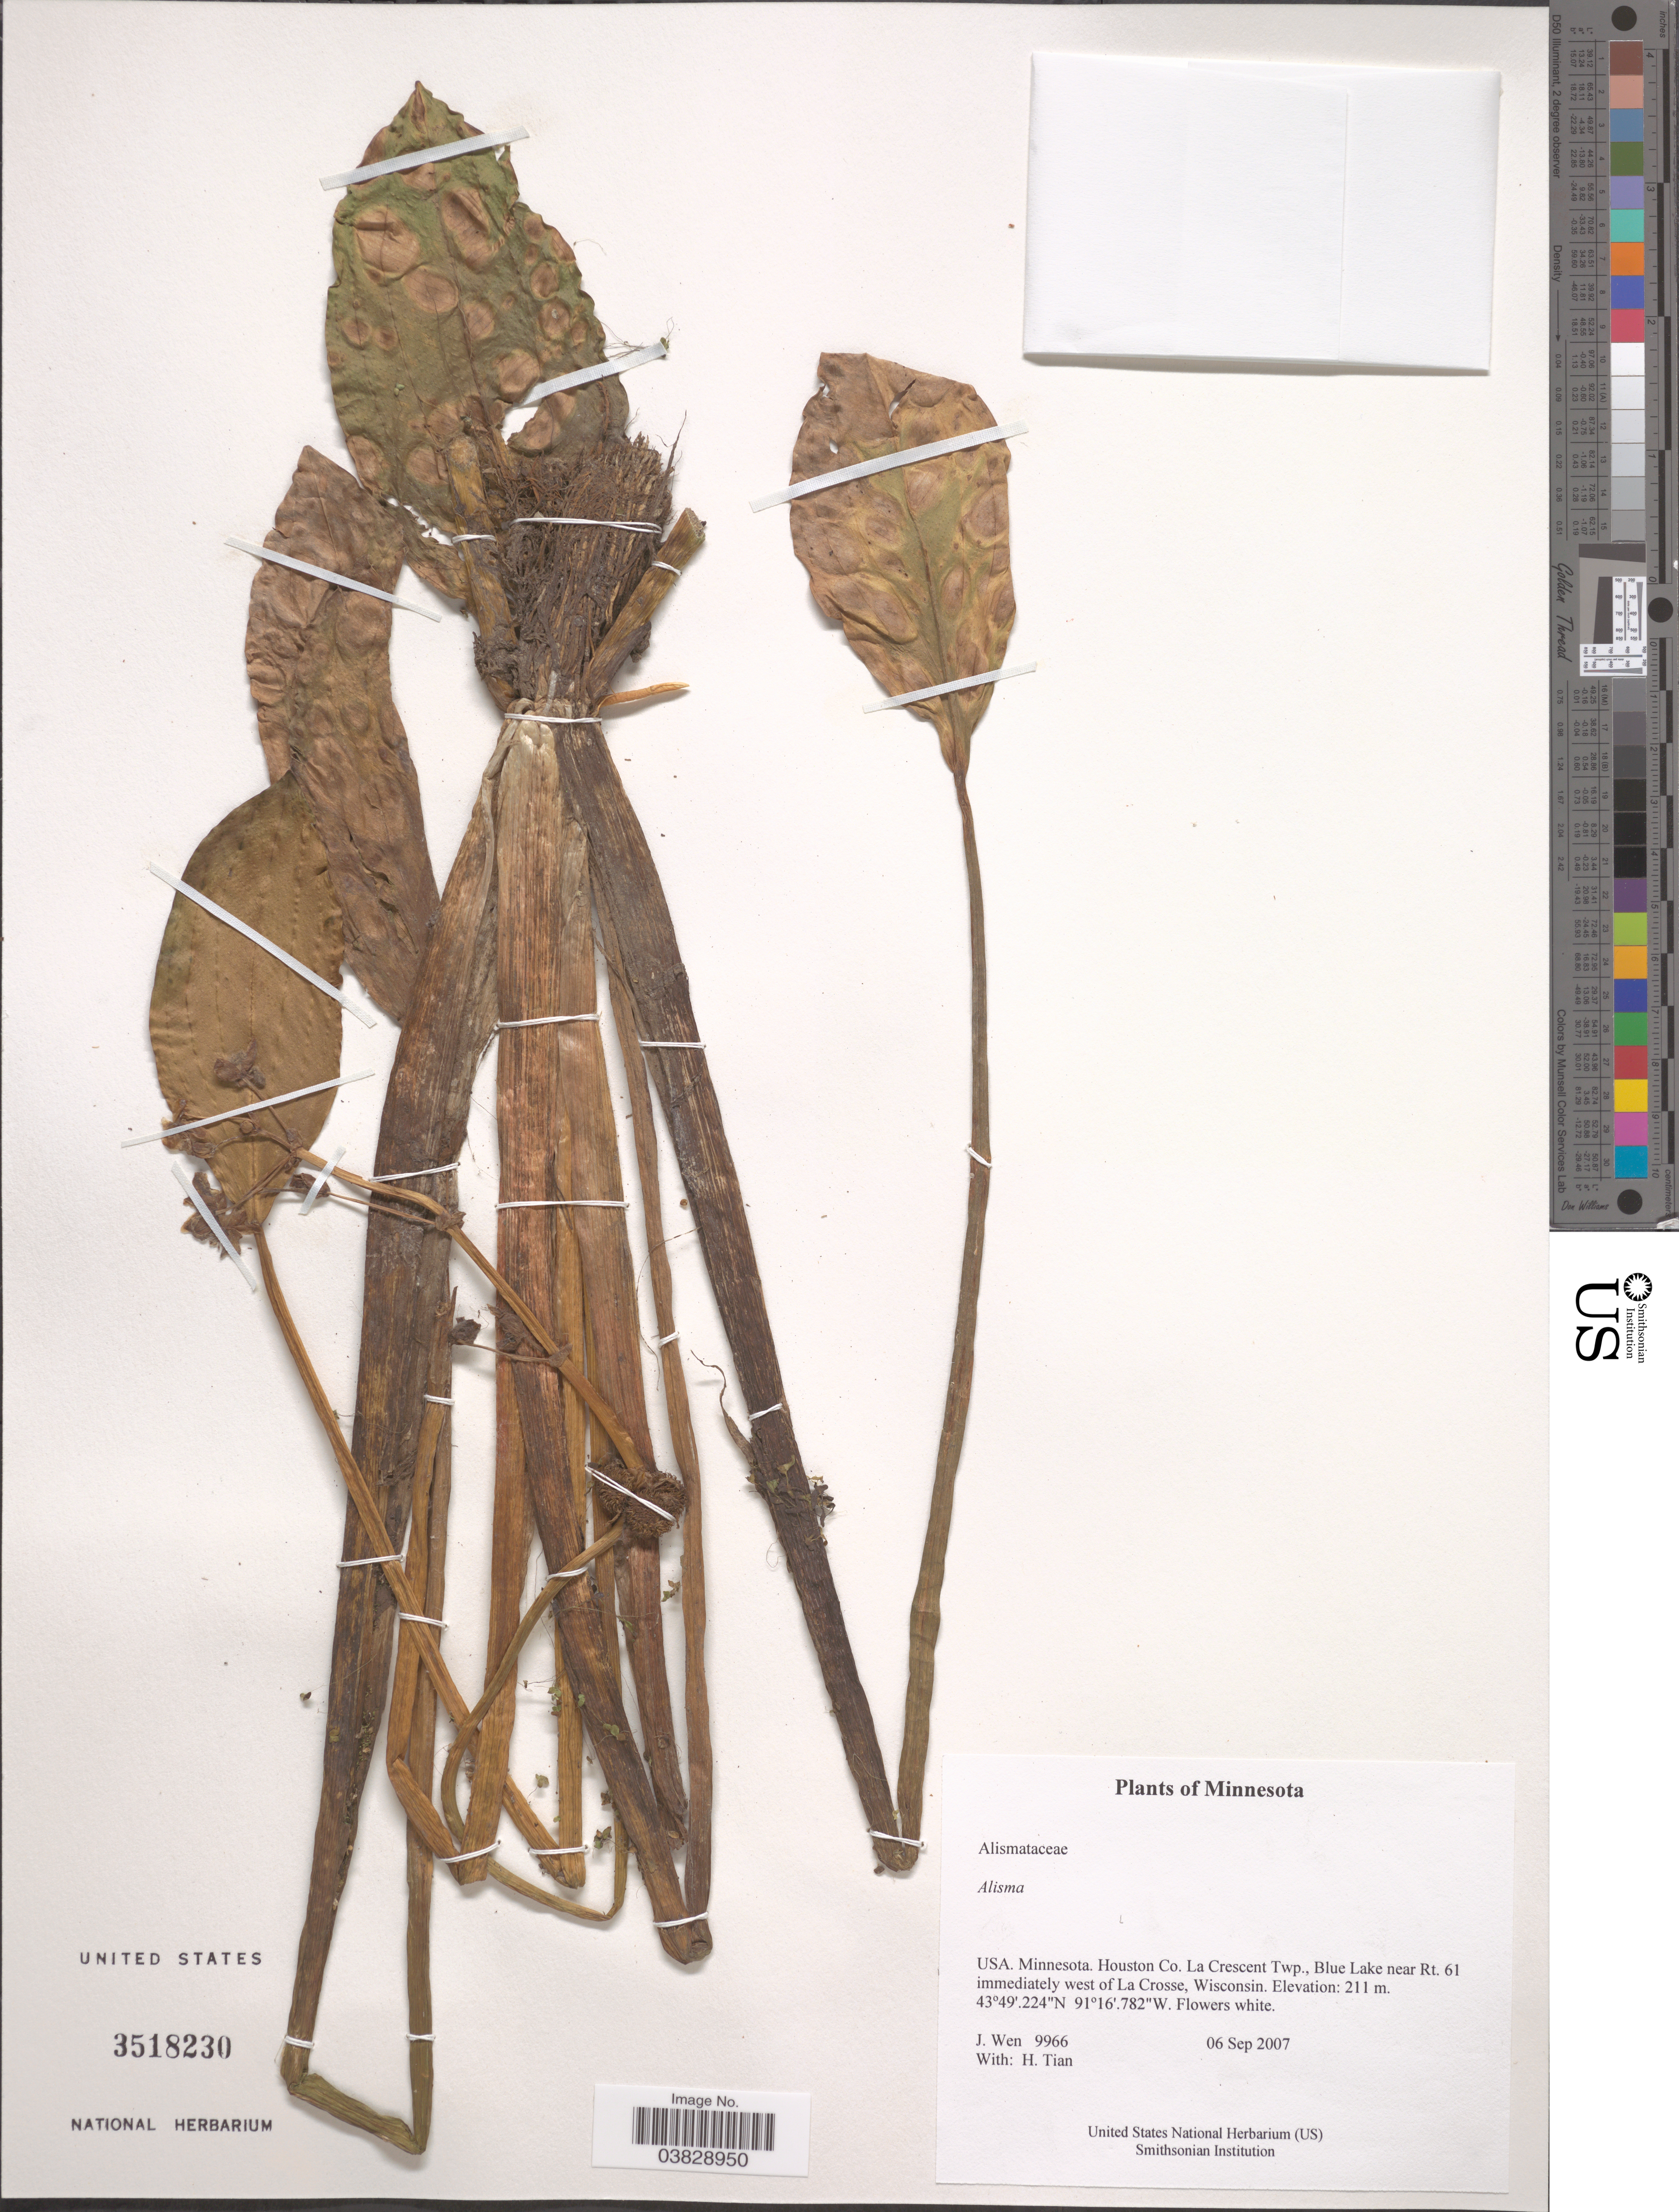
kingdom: Plantae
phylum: Tracheophyta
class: Liliopsida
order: Alismatales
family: Alismataceae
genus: Alisma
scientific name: Alisma sp.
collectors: J. Wen & H. Tian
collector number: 9966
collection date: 2007-09-06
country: United States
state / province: Minnesota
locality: Houston Co. La Crescent Twp., Blue Lake near Rt. 61 immediately west of La Crosse, Wisconsin.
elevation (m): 211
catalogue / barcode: US 3518230